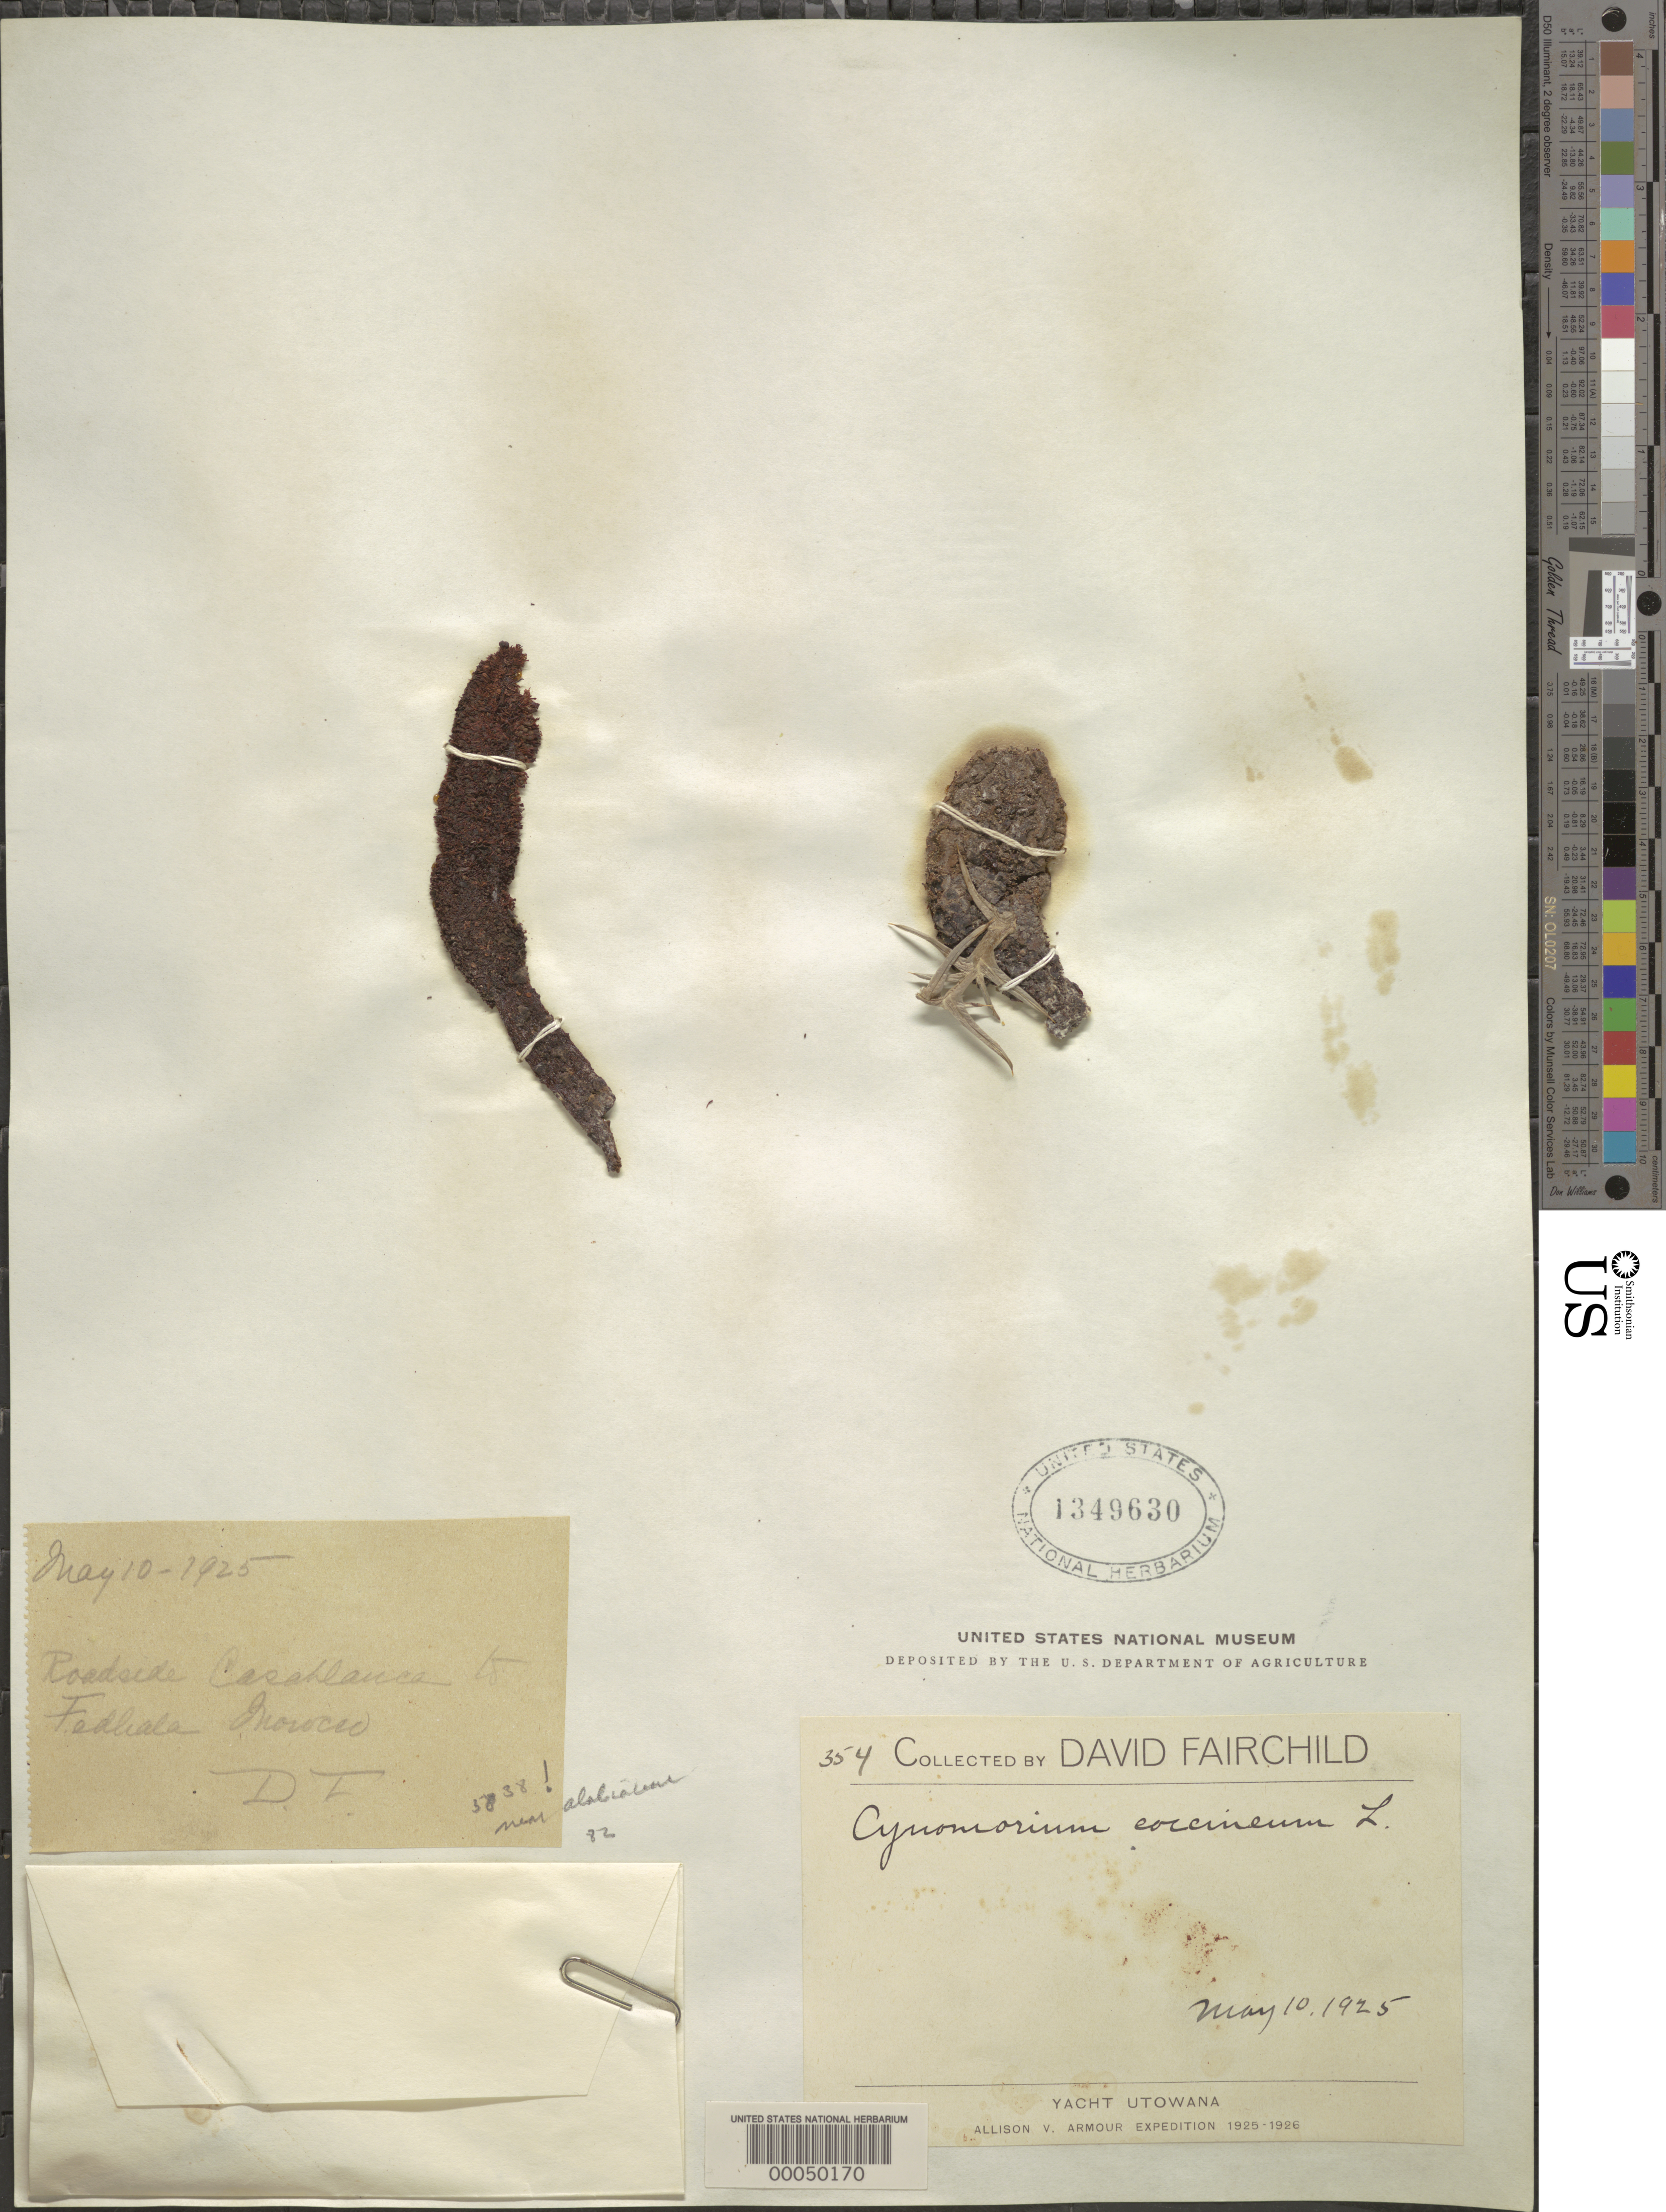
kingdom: Plantae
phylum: Tracheophyta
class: Magnoliopsida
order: Saxifragales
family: Cynomoriaceae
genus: Cynomorium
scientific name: Cynomorium coccineum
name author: L.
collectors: D. Fairchild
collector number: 354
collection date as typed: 10 May 1925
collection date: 1925-05-10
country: Morocco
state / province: Casablanca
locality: Casablanca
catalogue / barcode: US 1349630